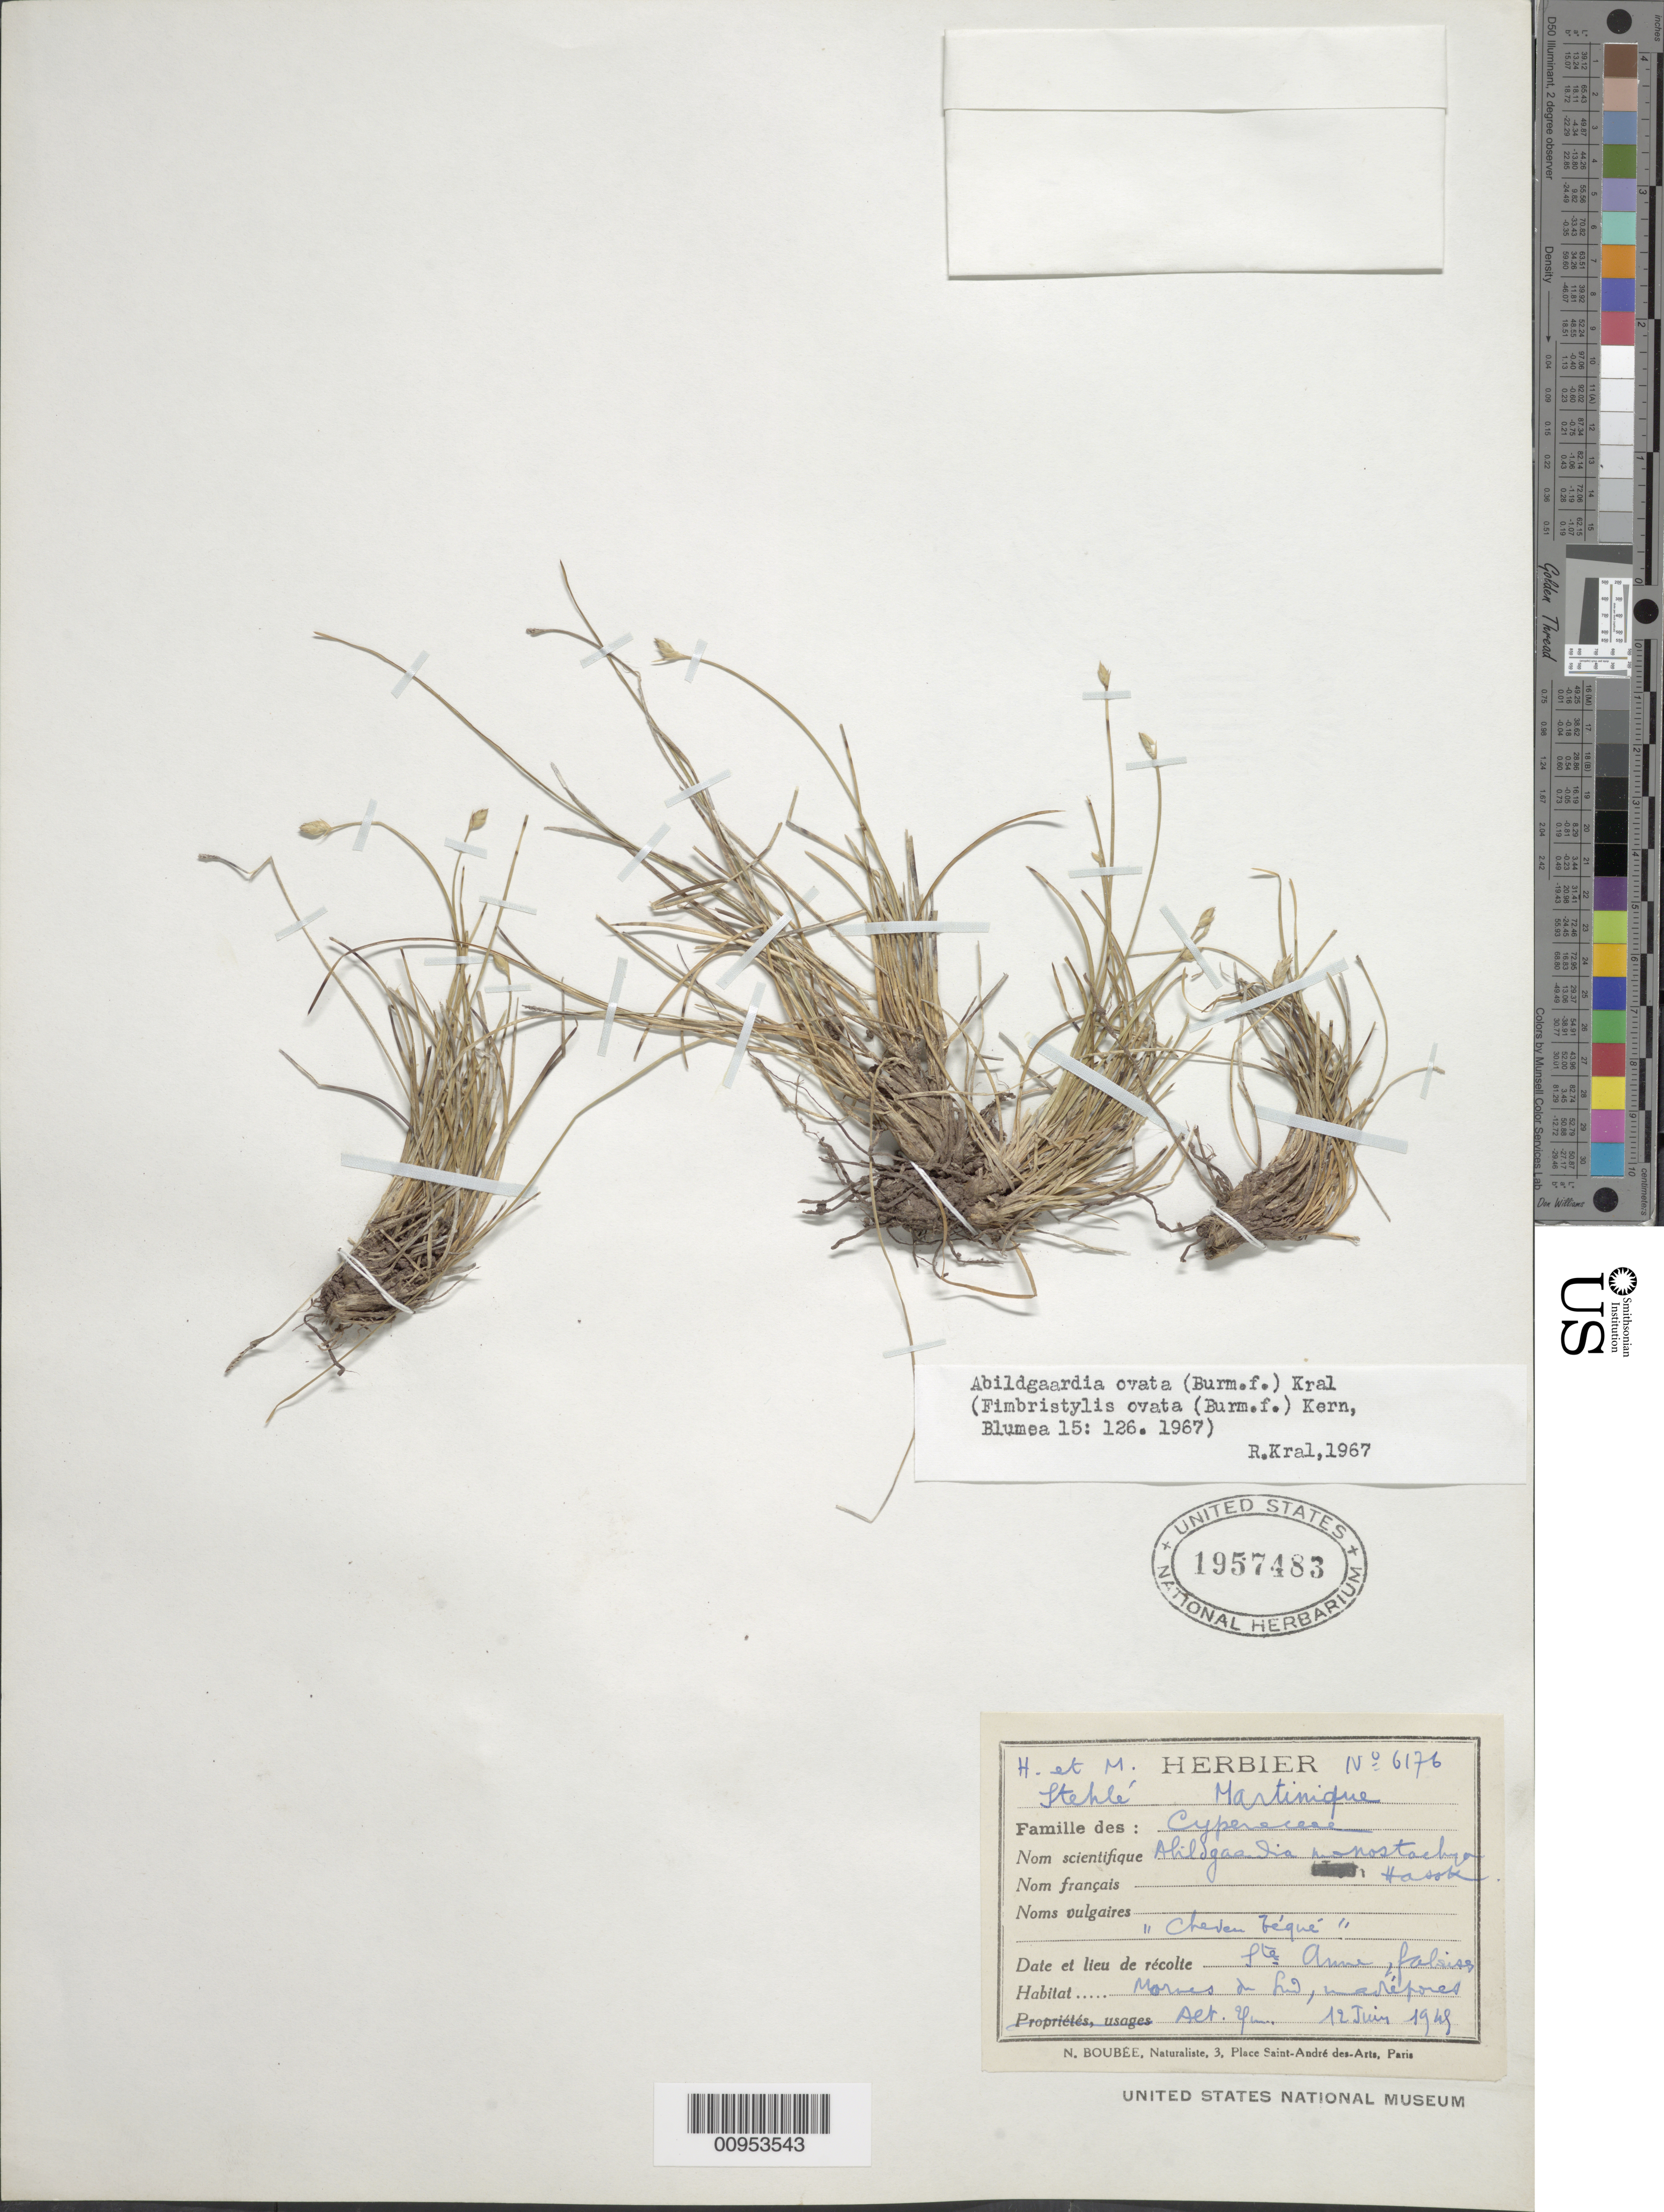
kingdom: Plantae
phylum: Tracheophyta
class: Liliopsida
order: Poales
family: Cyperaceae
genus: Abildgaardia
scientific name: Abildgaardia ovata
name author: (Burm. f.) Kral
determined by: Kral, Robert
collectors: H. Stehlé & M. Stehlé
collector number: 6176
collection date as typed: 12 Jun 1949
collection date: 1949-06-12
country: Martinique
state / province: Le Marin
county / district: Sainte-Anne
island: Martinique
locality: "Falsise" Mornes de Sud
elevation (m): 25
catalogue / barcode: US 1957483